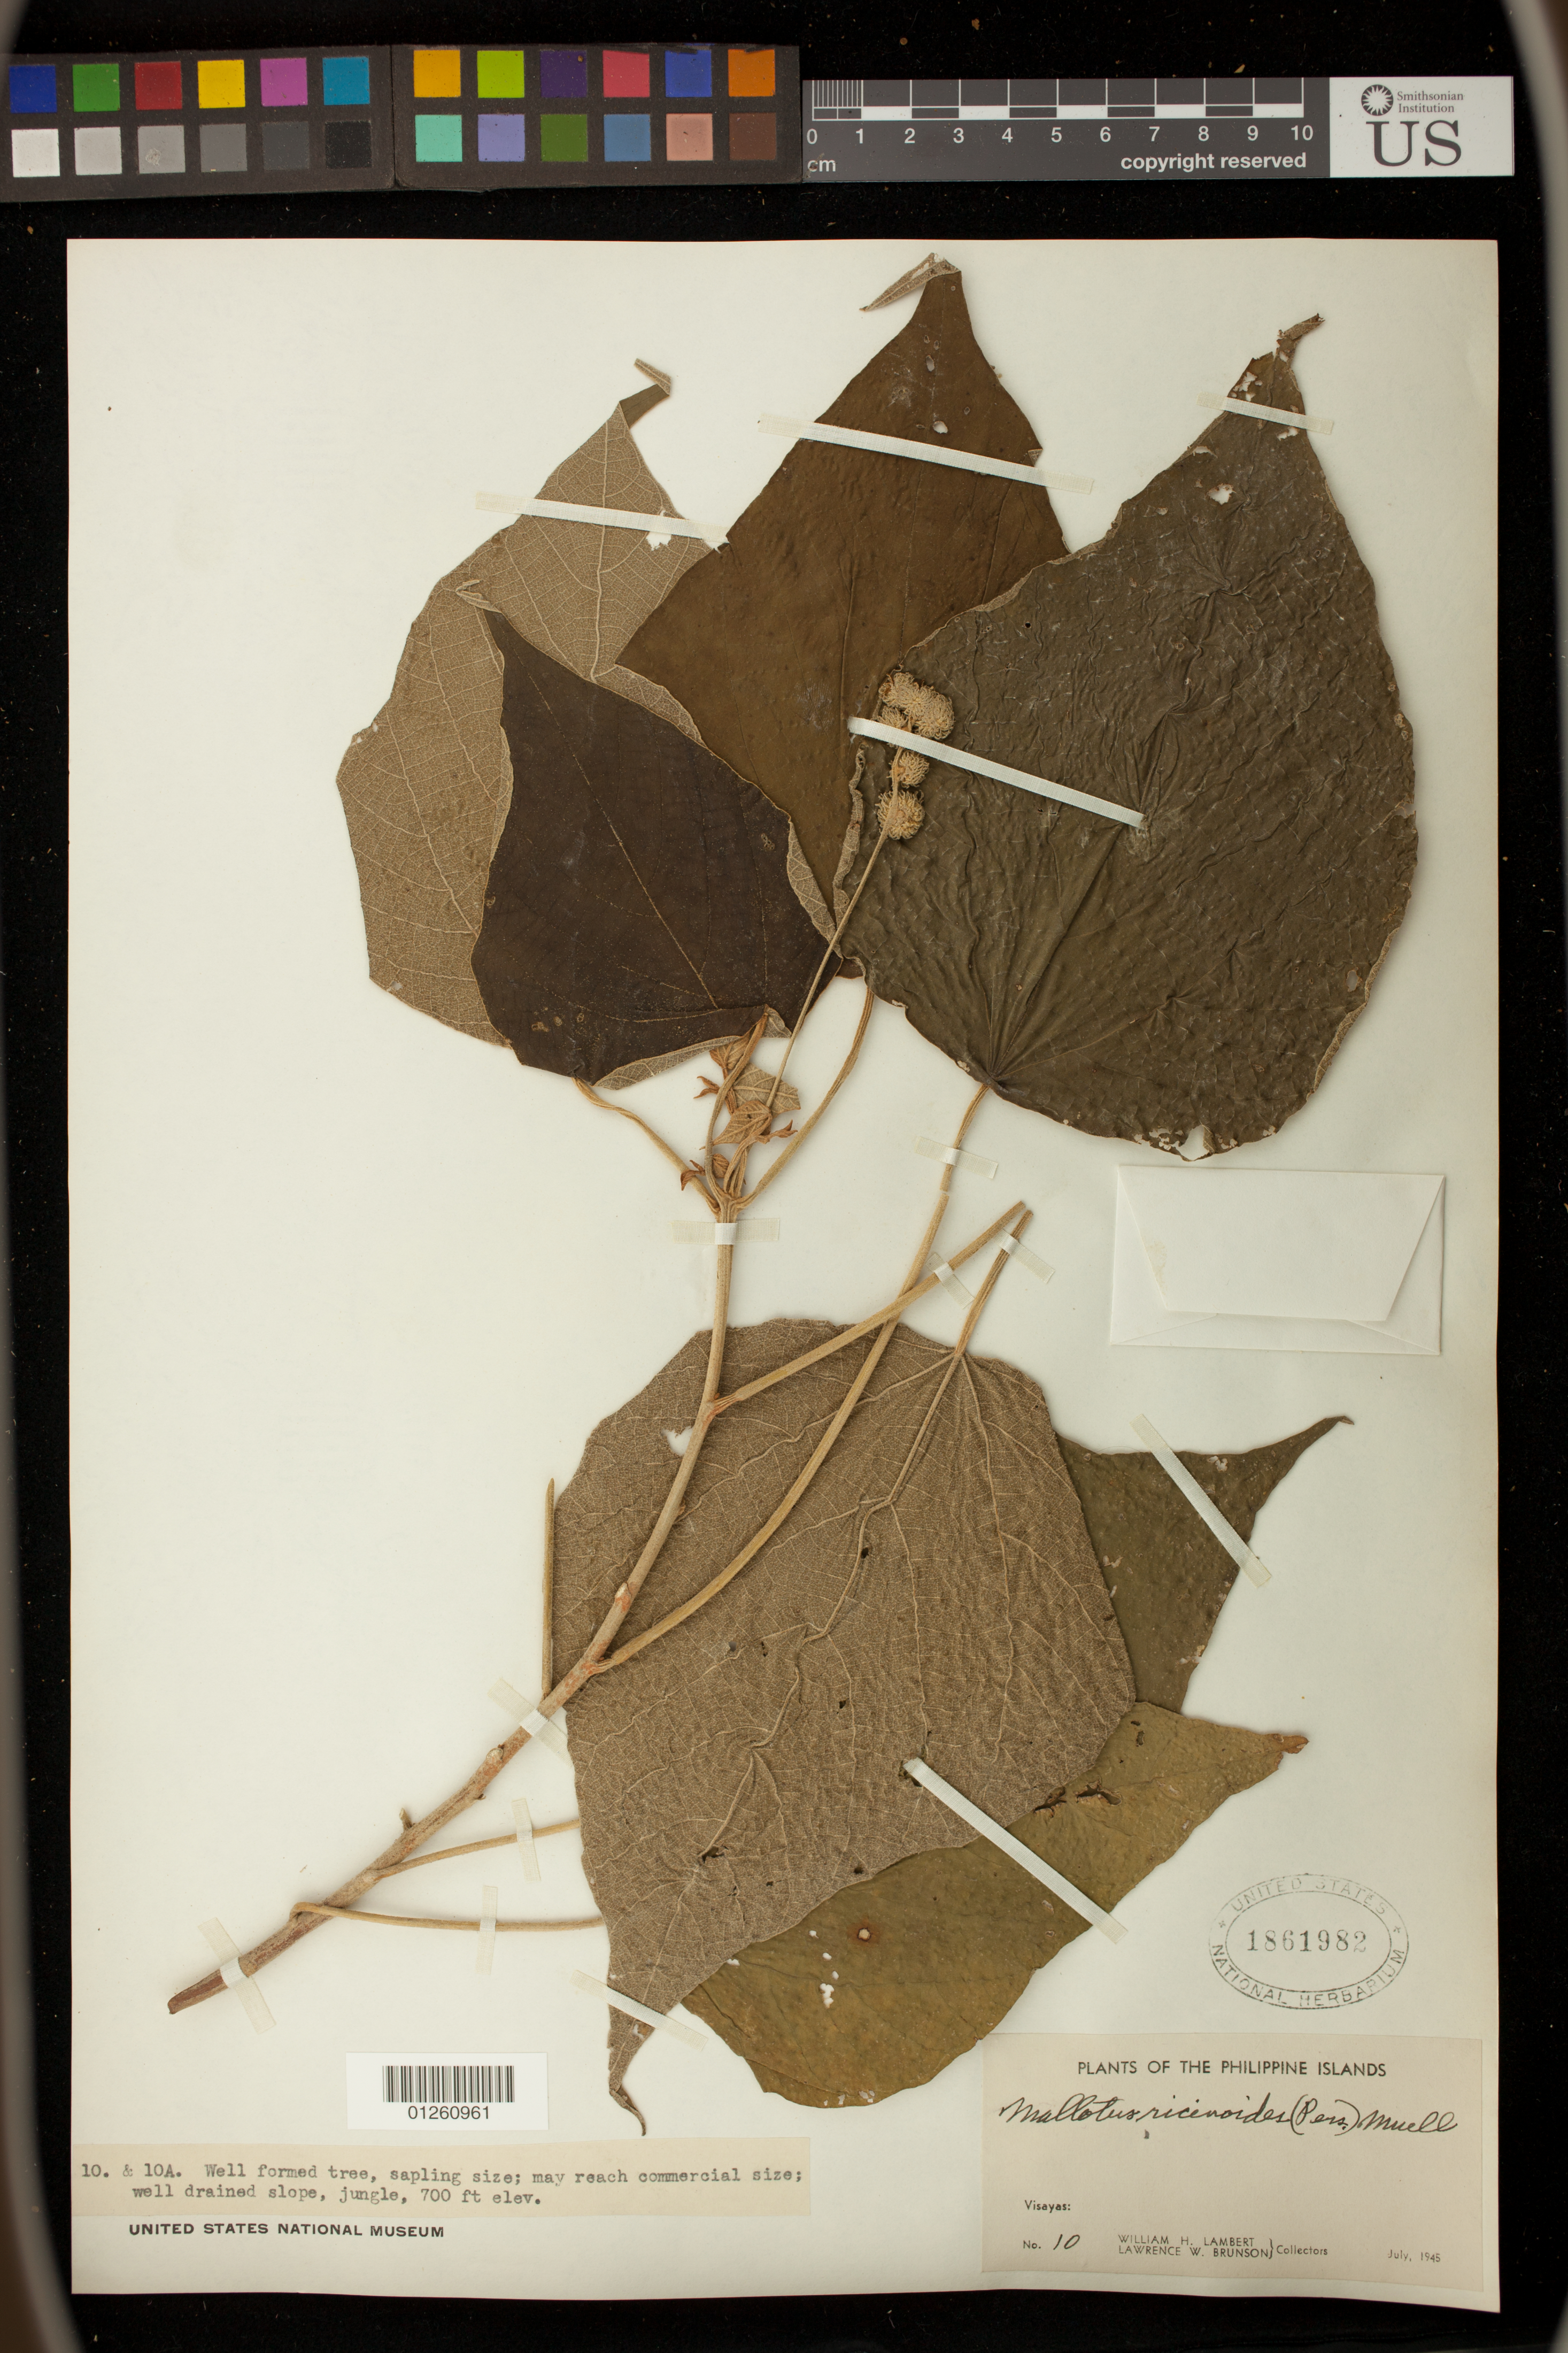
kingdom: Plantae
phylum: Tracheophyta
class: Magnoliopsida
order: Malpighiales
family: Euphorbiaceae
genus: Mallotus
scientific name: Mallotus ricinoides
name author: (Pers.) Müll. Arg.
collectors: W. Lambert & L. Brunson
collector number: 10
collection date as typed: Jul 1945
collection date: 1945-07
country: Philippines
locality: Visayas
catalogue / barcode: US 1861982